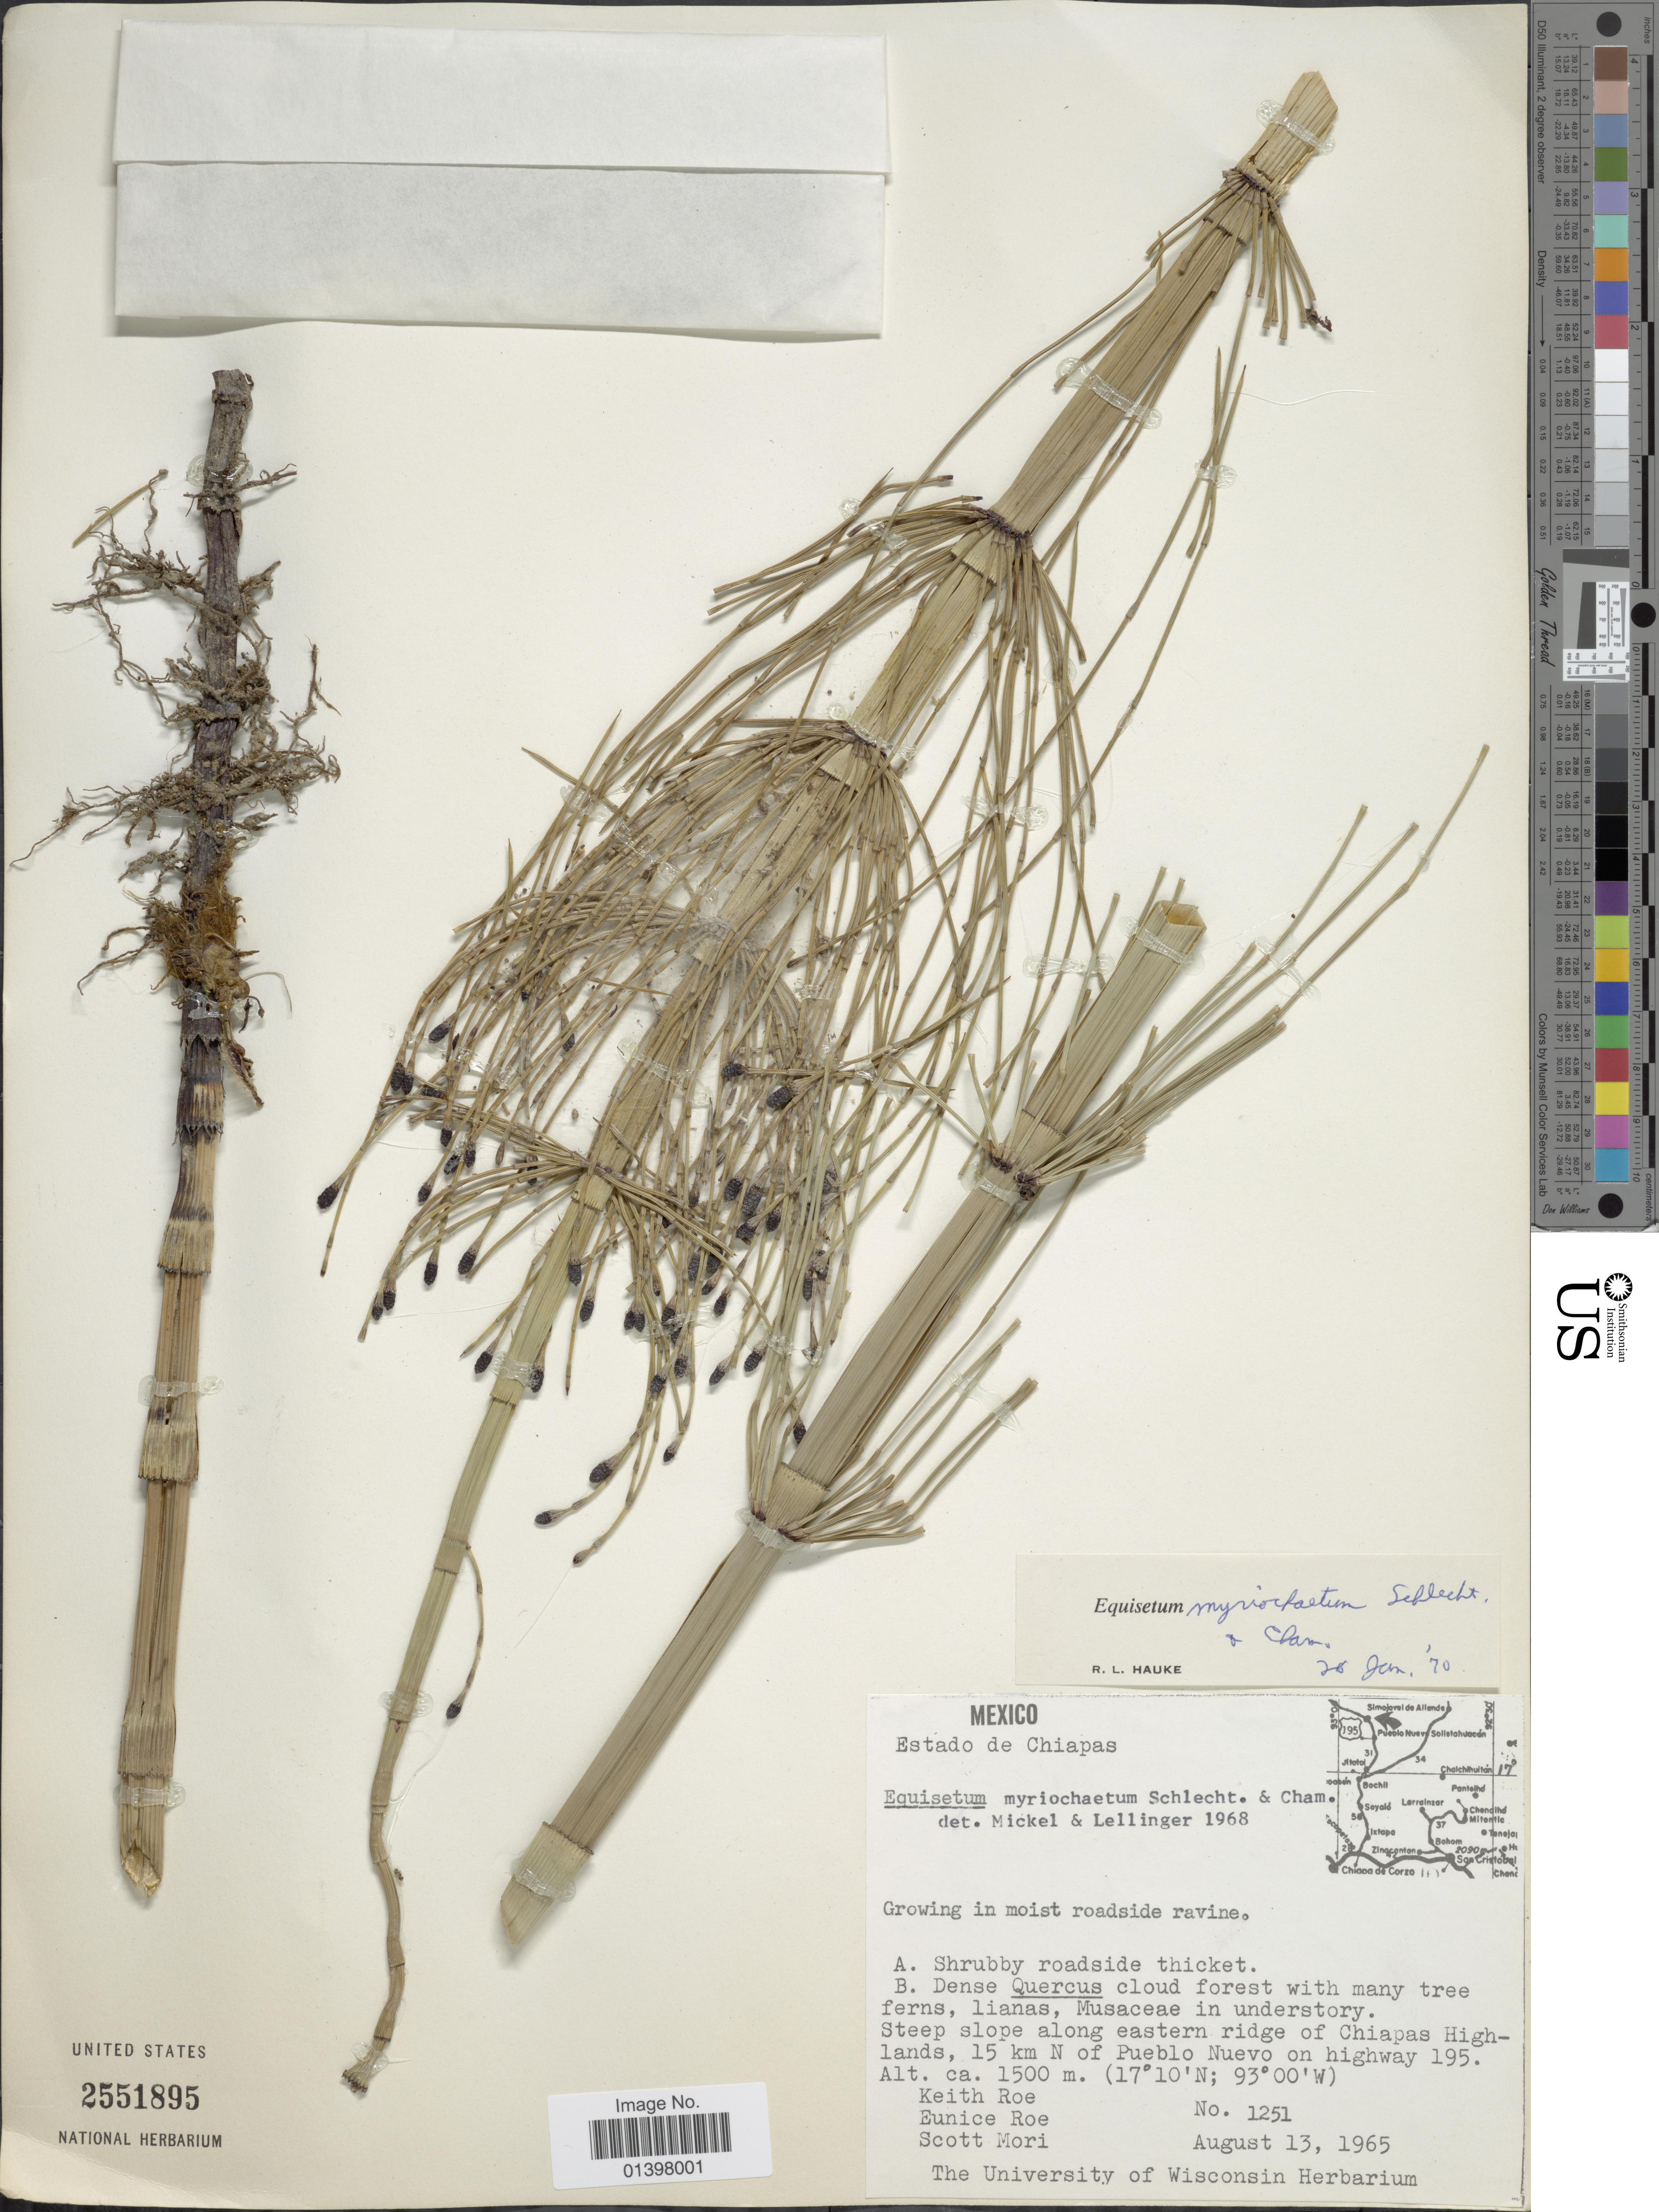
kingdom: Plantae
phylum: Tracheophyta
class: Polypodiopsida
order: Equisetales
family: Equisetaceae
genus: Equisetum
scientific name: Equisetum myriochaetum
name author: Schltdl. & Cham.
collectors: K. Roe, E. Roe & S. Mori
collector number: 1251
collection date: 1965-08-13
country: Mexico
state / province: Chiapas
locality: Steep slope along eastern ridge of Chiapas Highlands, 15 km N of Pueblo Nuevo on highway 195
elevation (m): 1500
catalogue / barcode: US 2551895